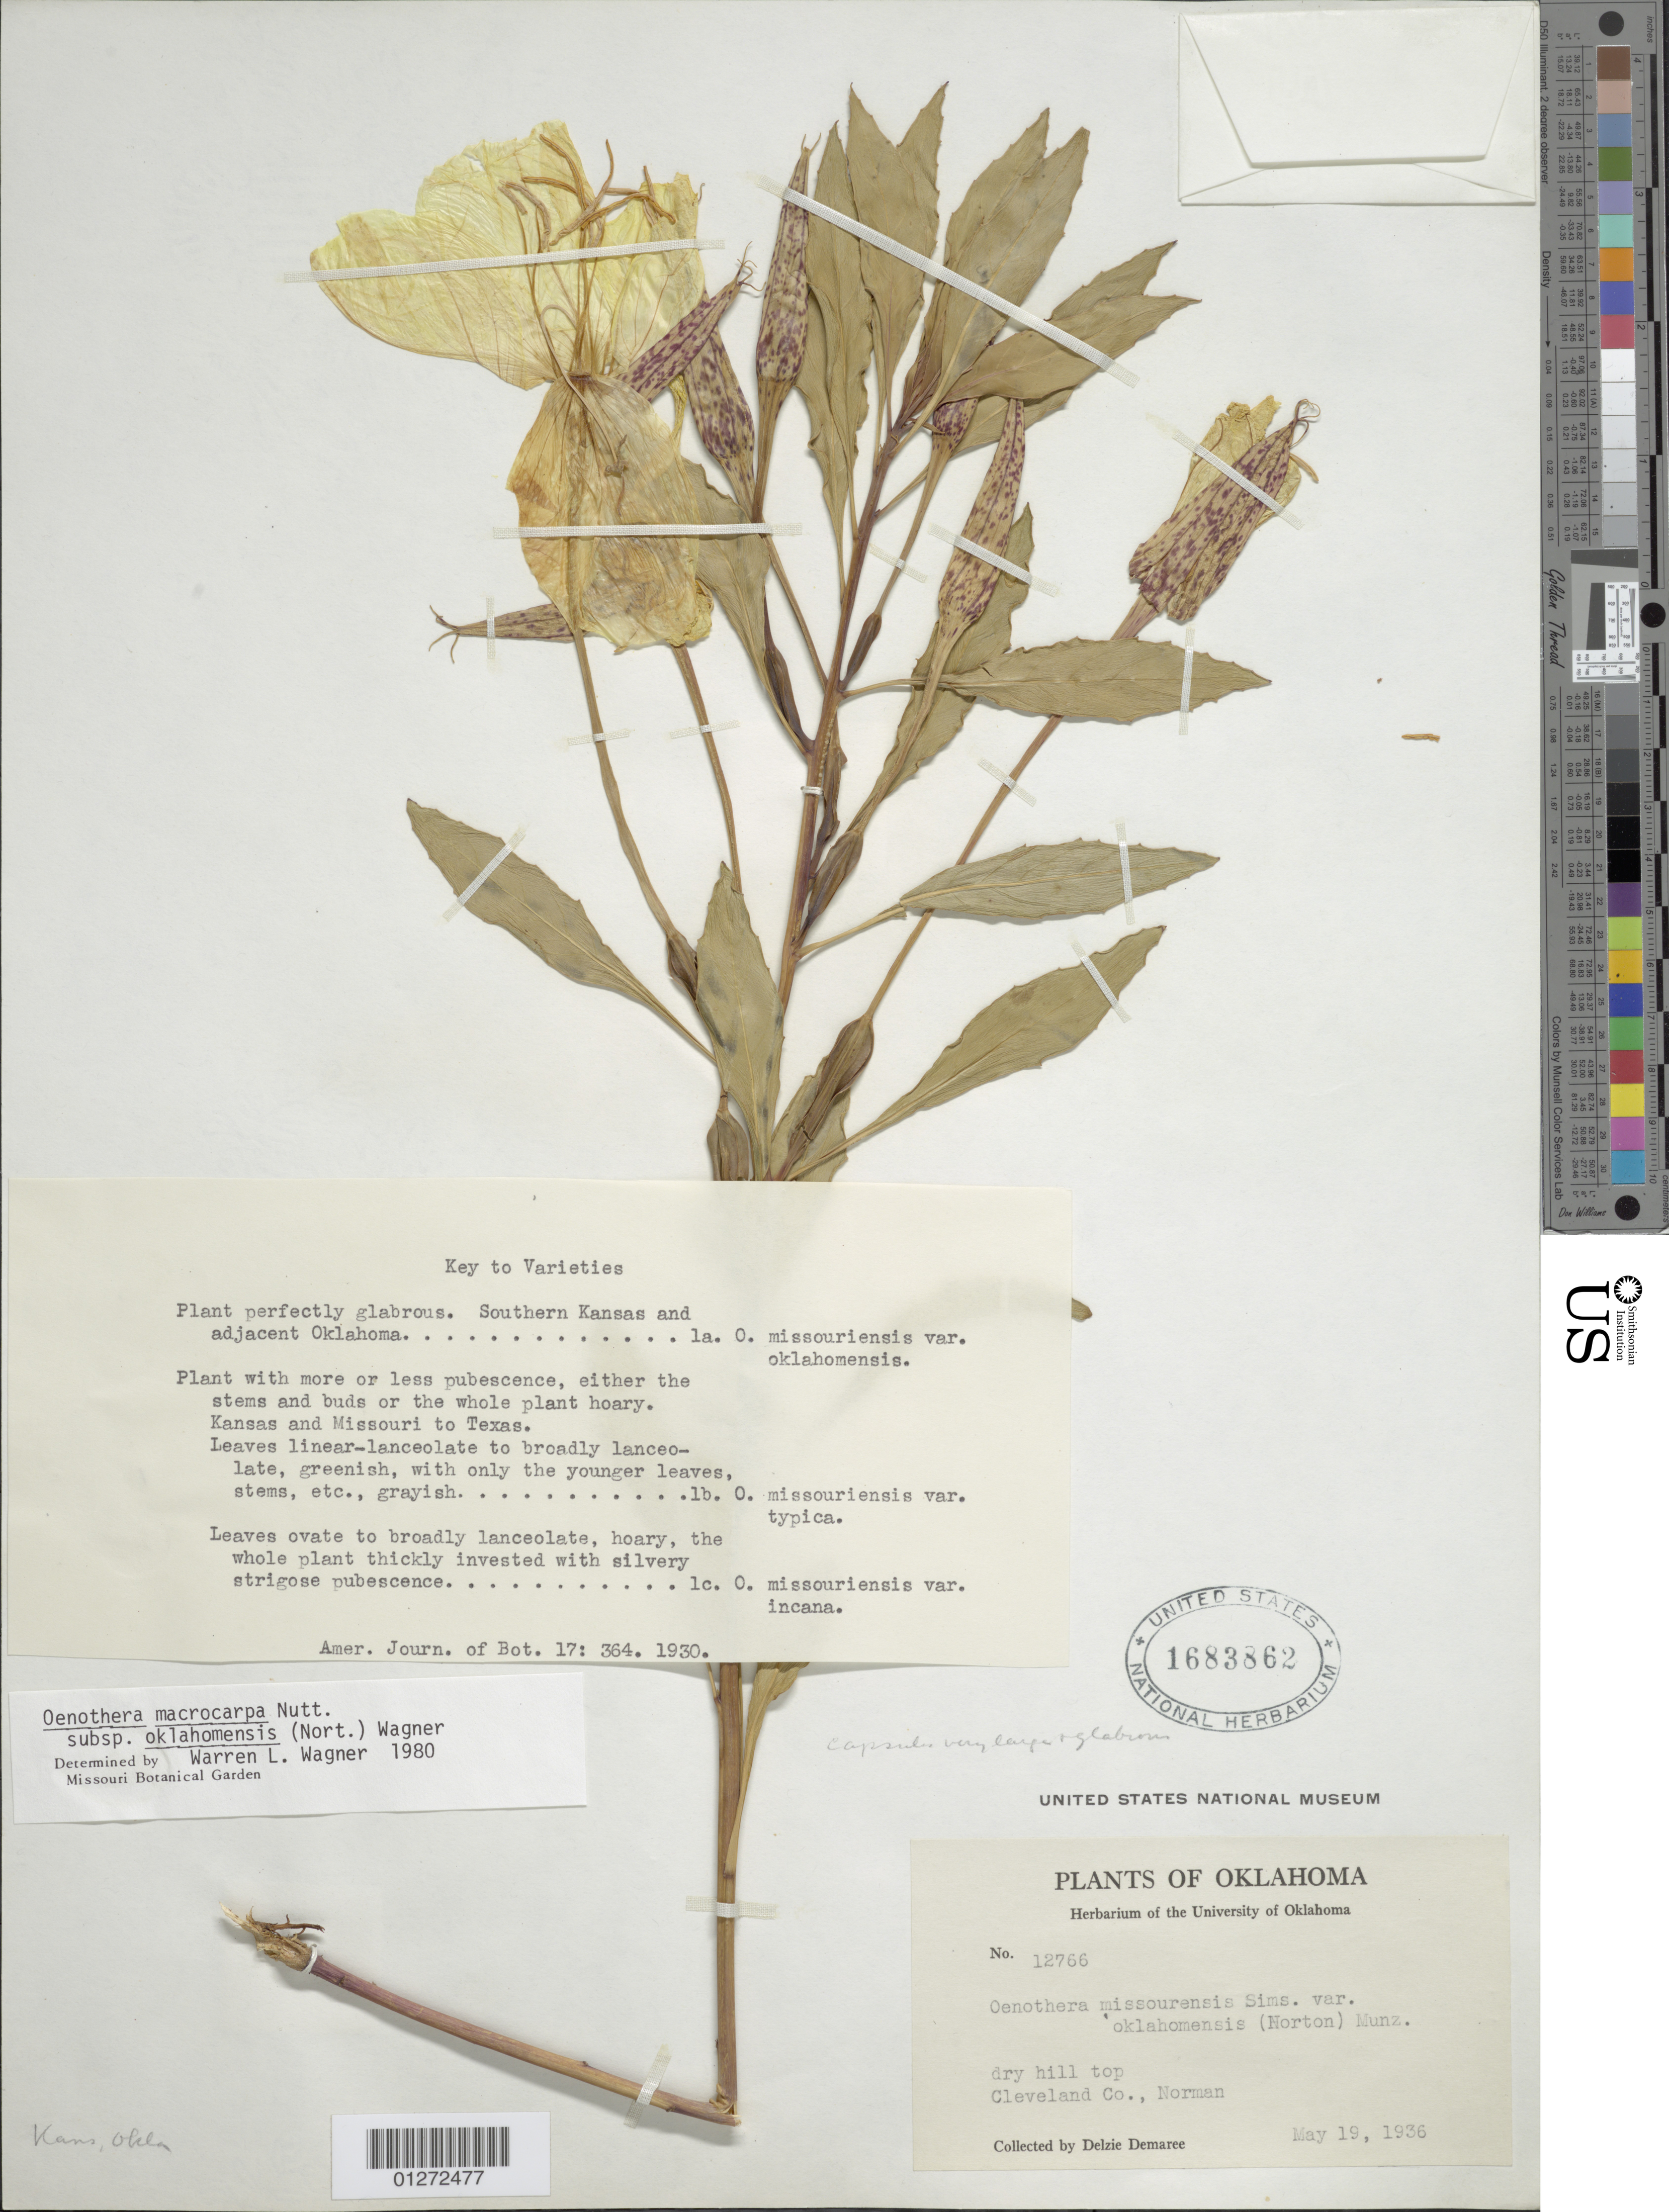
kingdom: Plantae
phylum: Tracheophyta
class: Magnoliopsida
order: Myrtales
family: Onagraceae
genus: Oenothera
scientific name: Oenothera macrocarpa subsp. oklahomensis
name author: (Norton) W.L. Wagner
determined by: Wagner, W. L., (BOT), Smithsonian Institution - National Museum of Natural History (UNITED STATES)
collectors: D. Demaree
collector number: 12766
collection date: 1936-05-19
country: United States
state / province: Oklahoma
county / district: Cleveland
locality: Norman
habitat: dry hill top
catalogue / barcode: US 1683862